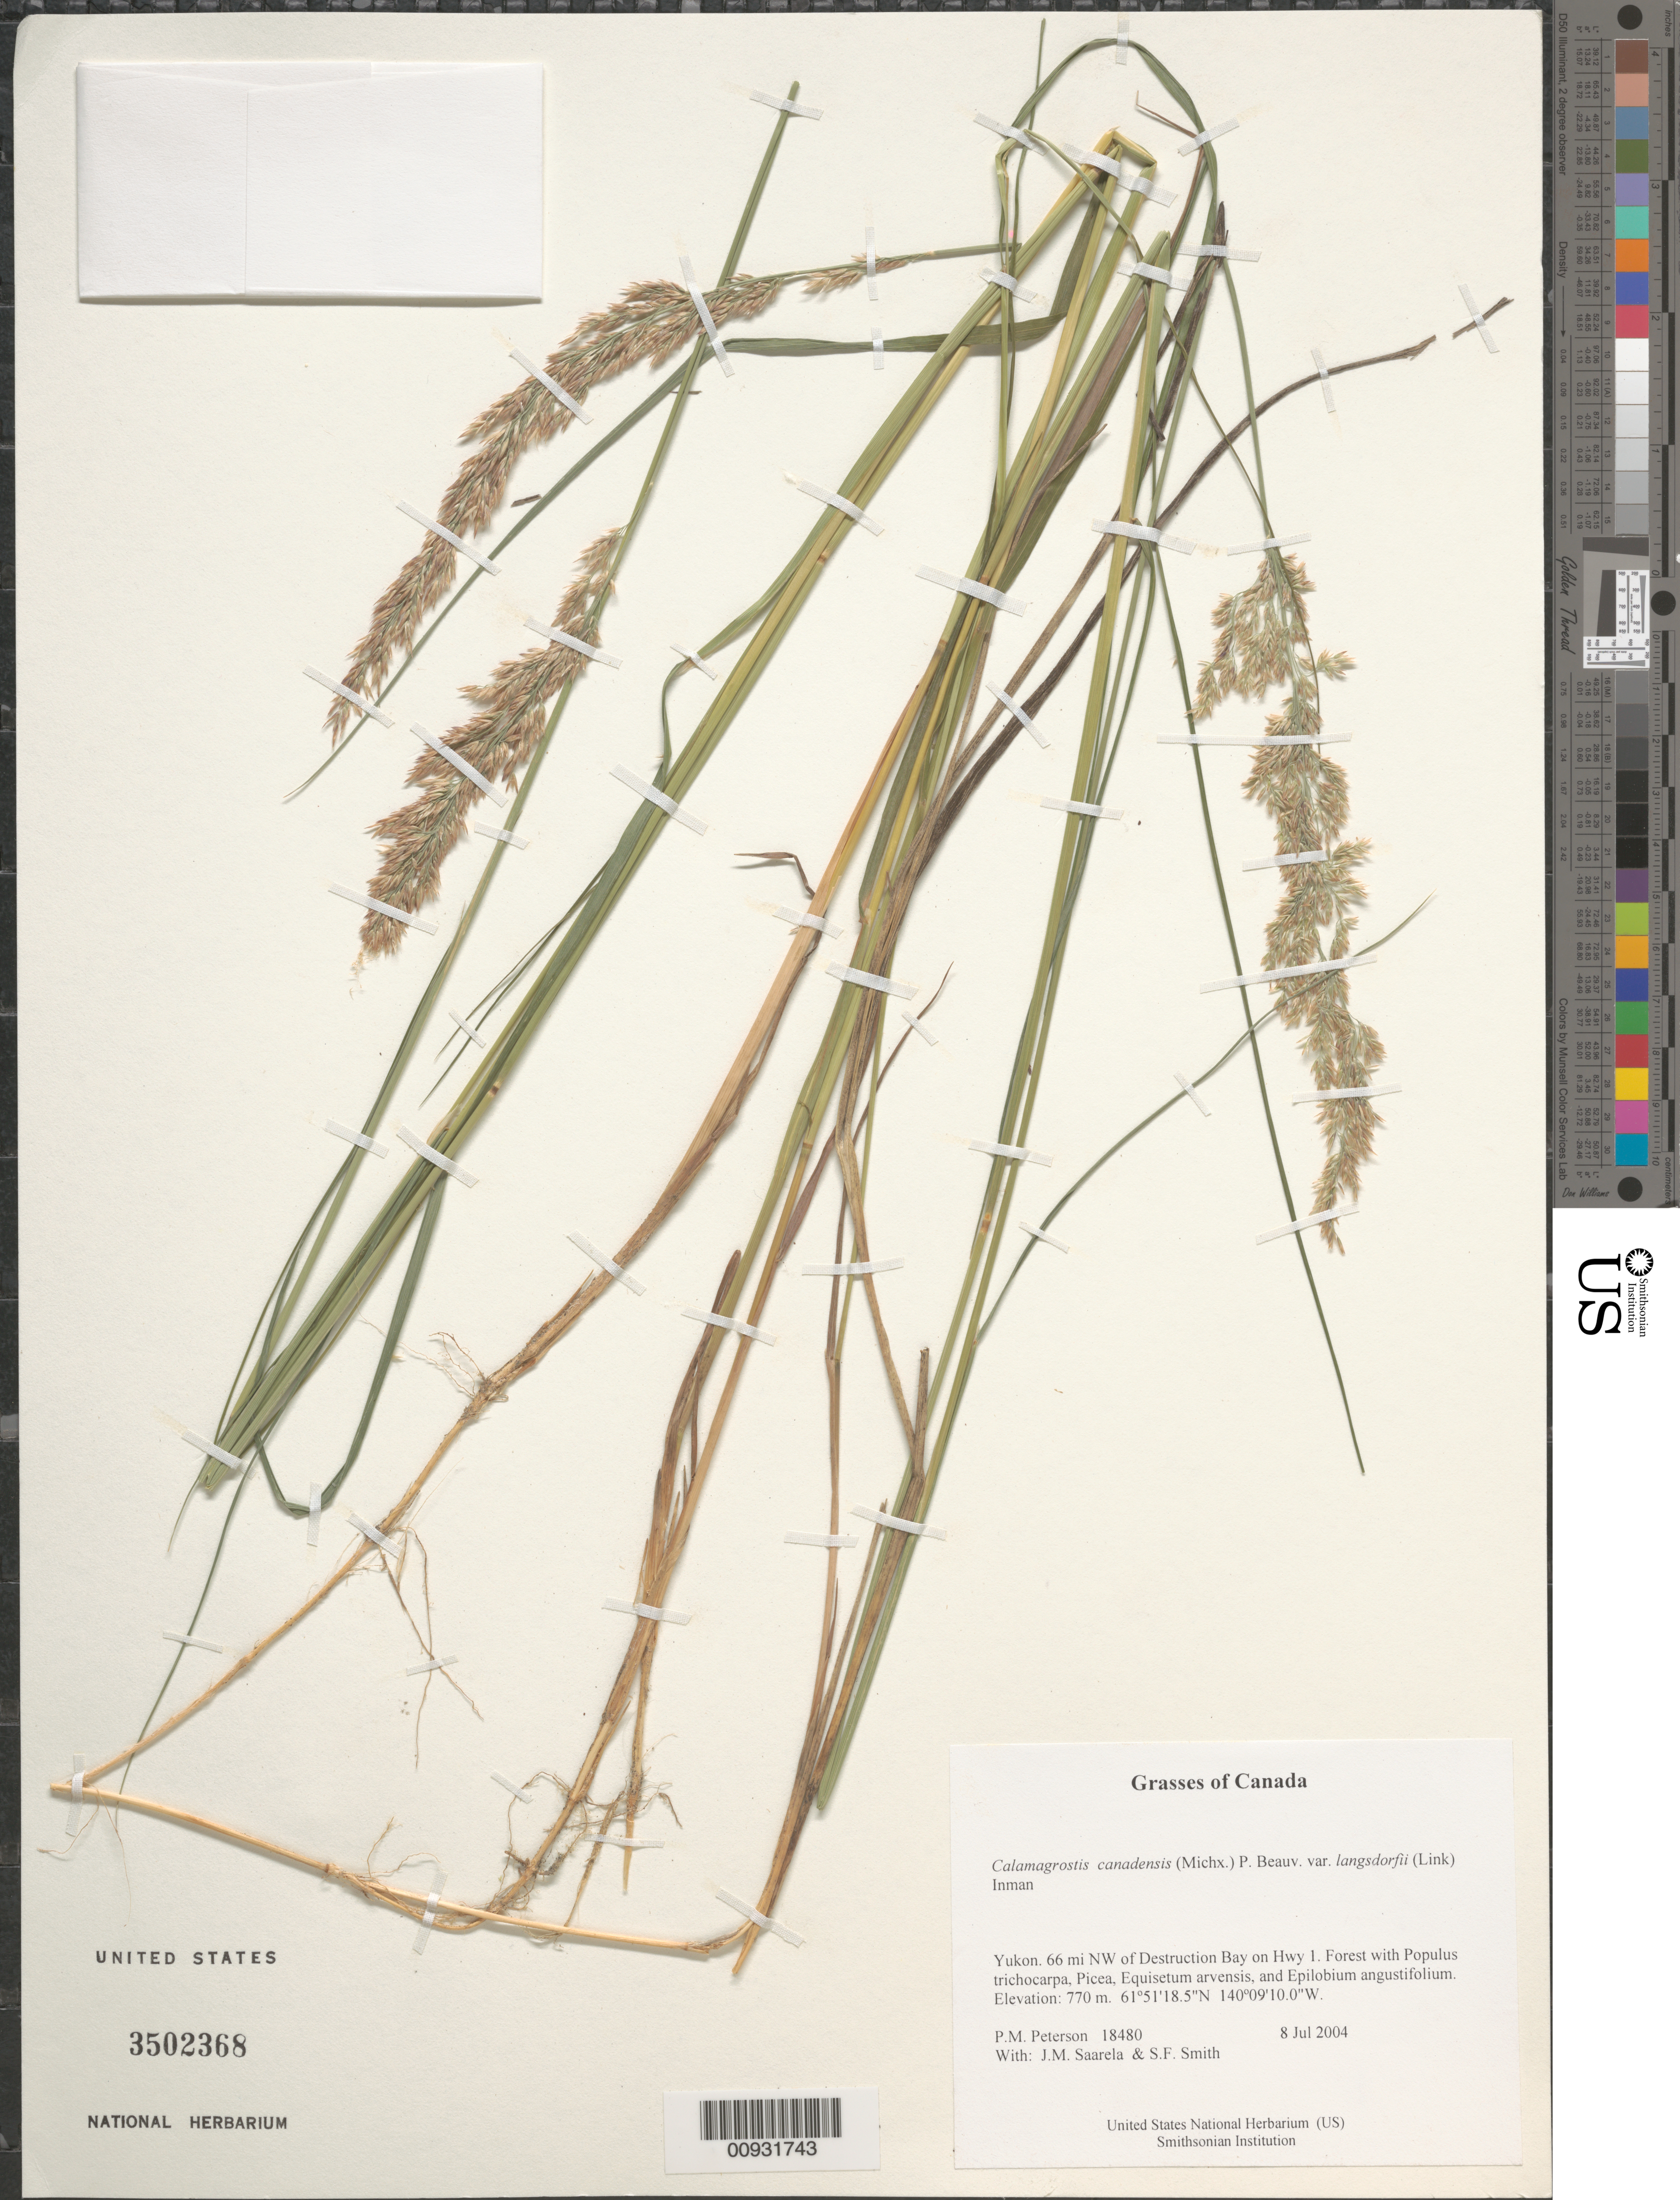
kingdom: Plantae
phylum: Tracheophyta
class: Liliopsida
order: Poales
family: Poaceae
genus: Calamagrostis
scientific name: Calamagrostis canadensis var. langsdorffii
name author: (Link) Inman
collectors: P. M. Peterson, J. Saarela & S.F. Smith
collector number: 18480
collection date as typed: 08 Jul 2004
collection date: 2004-07-08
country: Canada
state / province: Yukon Territory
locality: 66 mi NW of Destruction Bay on Hwy 1. Forest with Populus trichocarpa, Picea, Equisetum arvensis, and Epilobium angustifolium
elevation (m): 770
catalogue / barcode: US 3502368